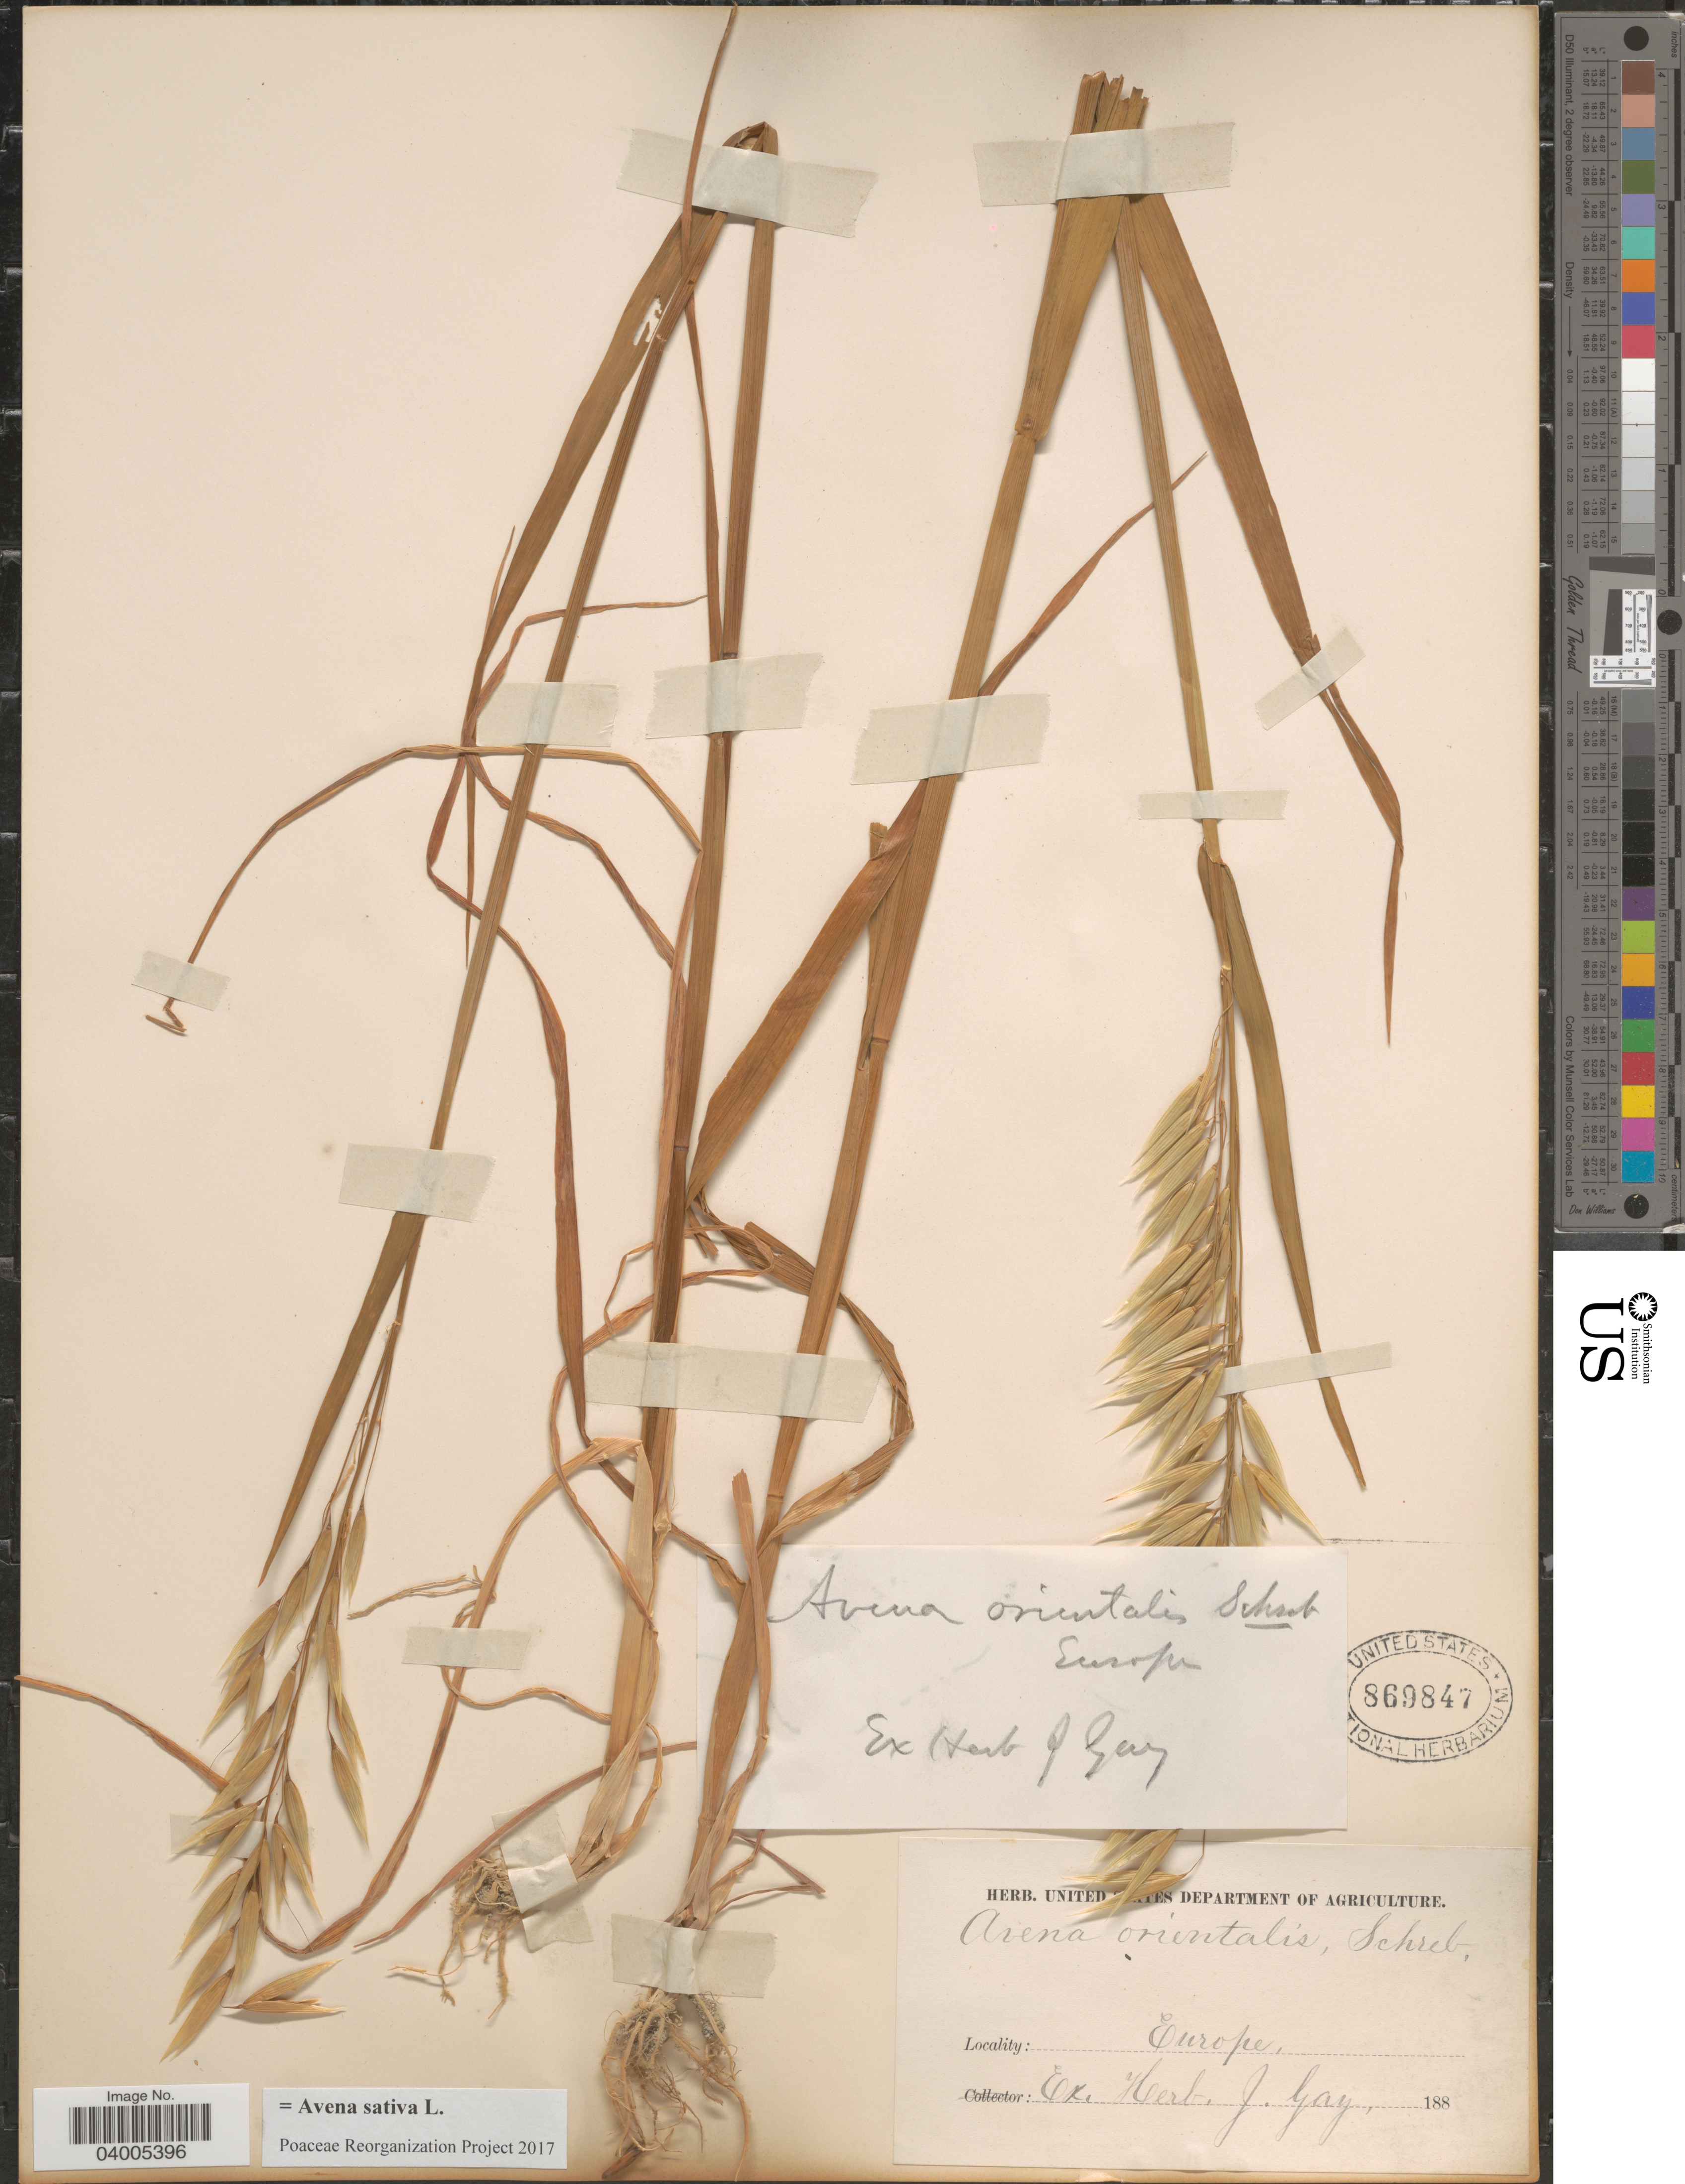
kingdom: Plantae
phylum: Tracheophyta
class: Liliopsida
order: Poales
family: Poaceae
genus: Avena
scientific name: Avena sativa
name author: L.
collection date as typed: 188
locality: Europe.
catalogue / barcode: US 869847